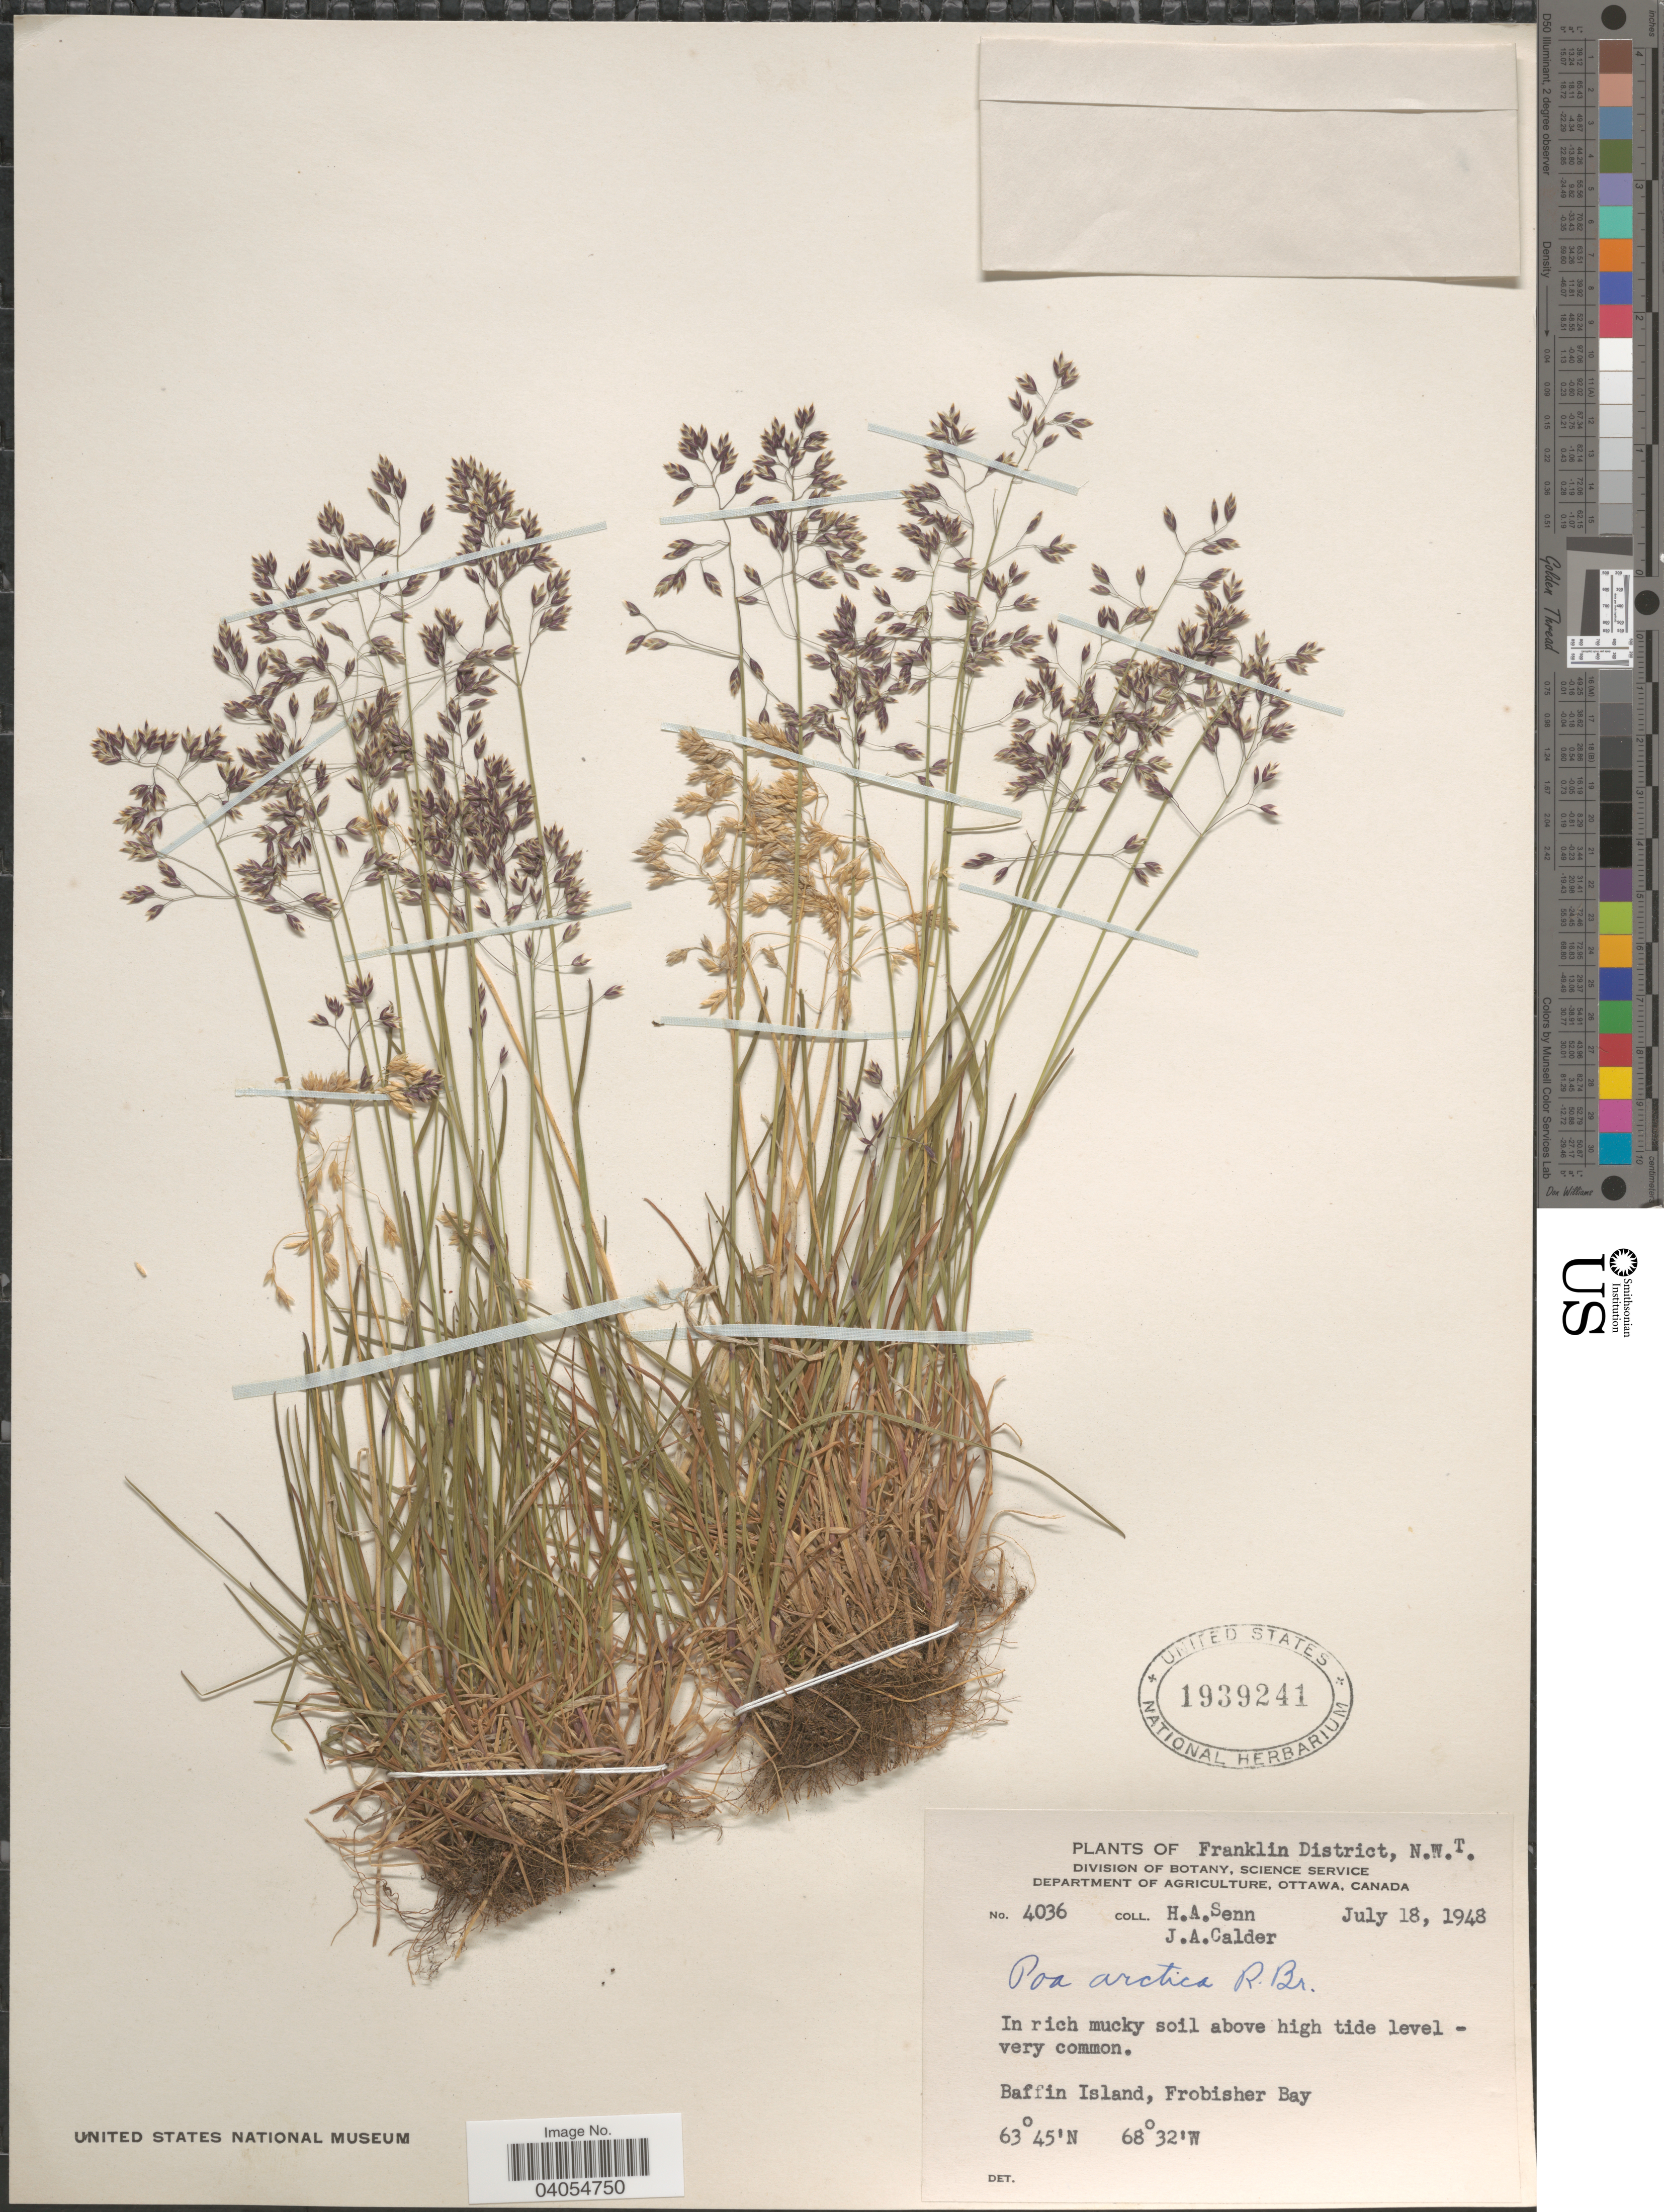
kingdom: Plantae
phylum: Tracheophyta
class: Liliopsida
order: Poales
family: Poaceae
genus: Poa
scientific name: Poa arctica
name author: R. Br.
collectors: H. Senn & J. A. Calder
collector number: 4036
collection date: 1948-07-18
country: Canada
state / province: Northwest Territories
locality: Franklin District. In rich mucky soil above high tide level. Baffin Island, Frobisher Bay.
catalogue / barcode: US 1939241